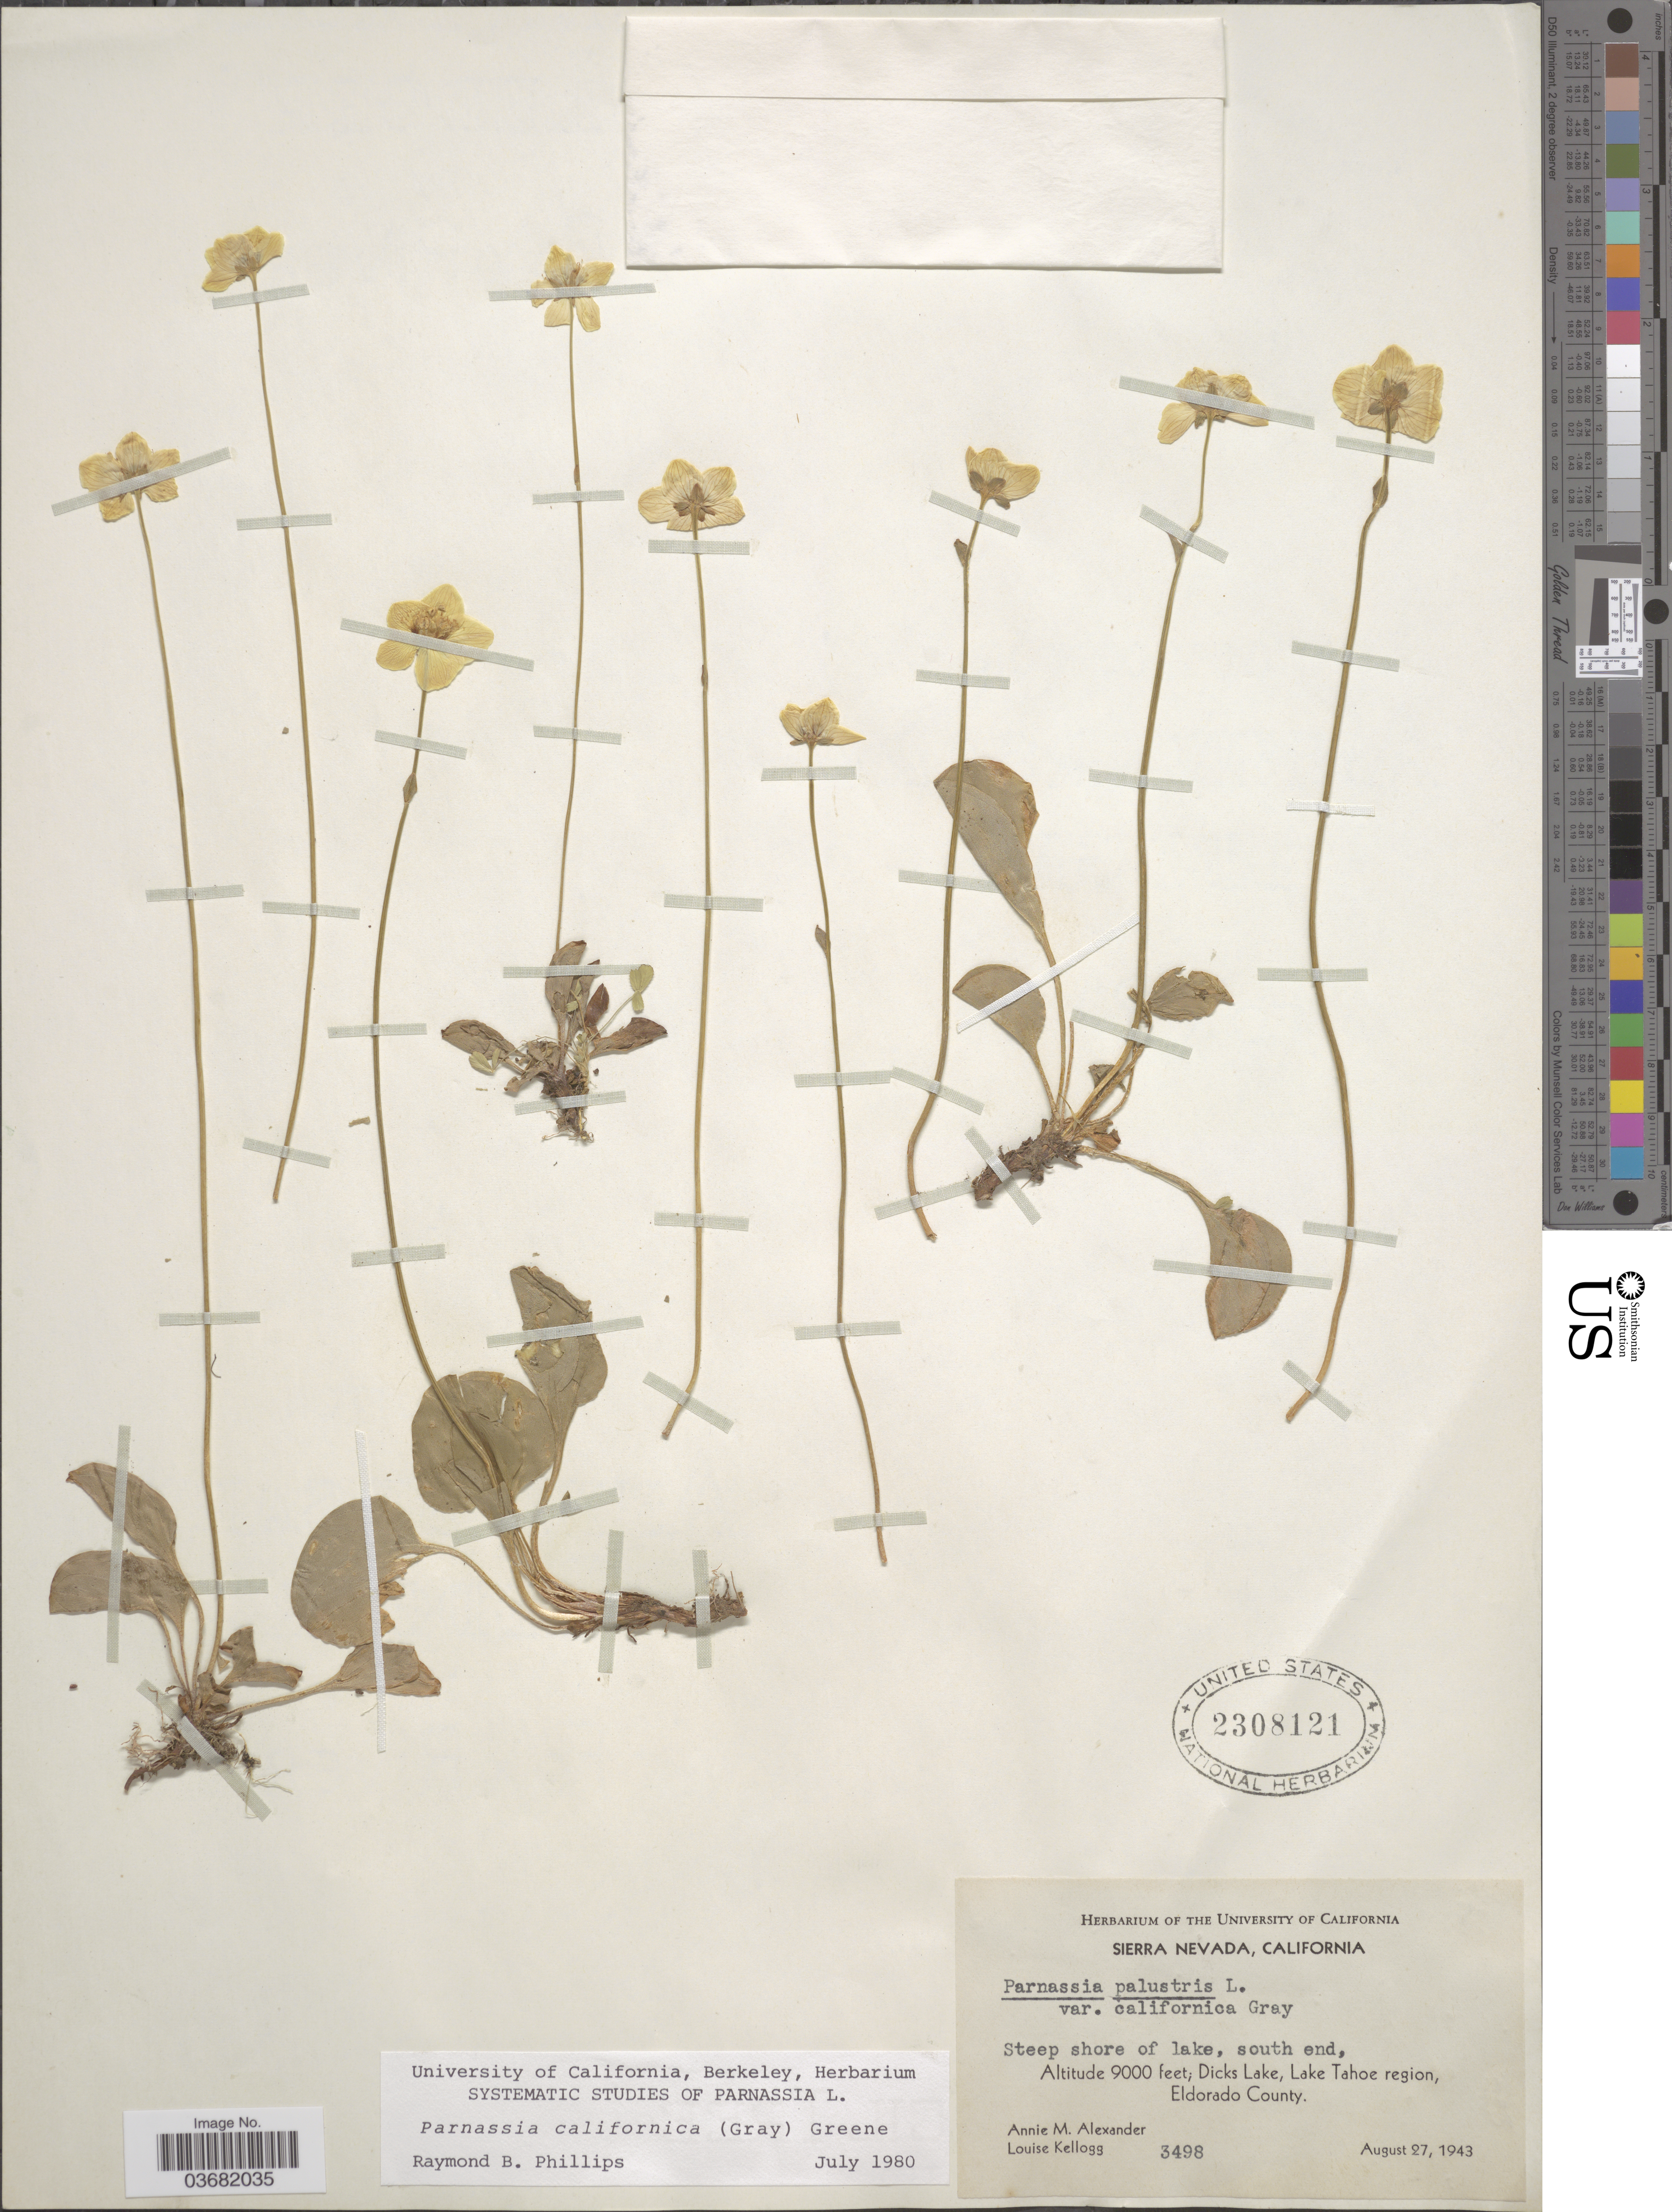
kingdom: Plantae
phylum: Tracheophyta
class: Magnoliopsida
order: Celastrales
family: Parnassiaceae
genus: Parnassia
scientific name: Parnassia californica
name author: (A. Gray) Greene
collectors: A. M. Alexander & L. Kellogg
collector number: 3498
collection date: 1943-08-27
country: United States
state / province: California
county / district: El Dorado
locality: Sierra Nevada. Steep shore of lake, south end. Dicks Lake, Lake Tahoe region, Eldorado County.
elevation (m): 2743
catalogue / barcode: US 2308121